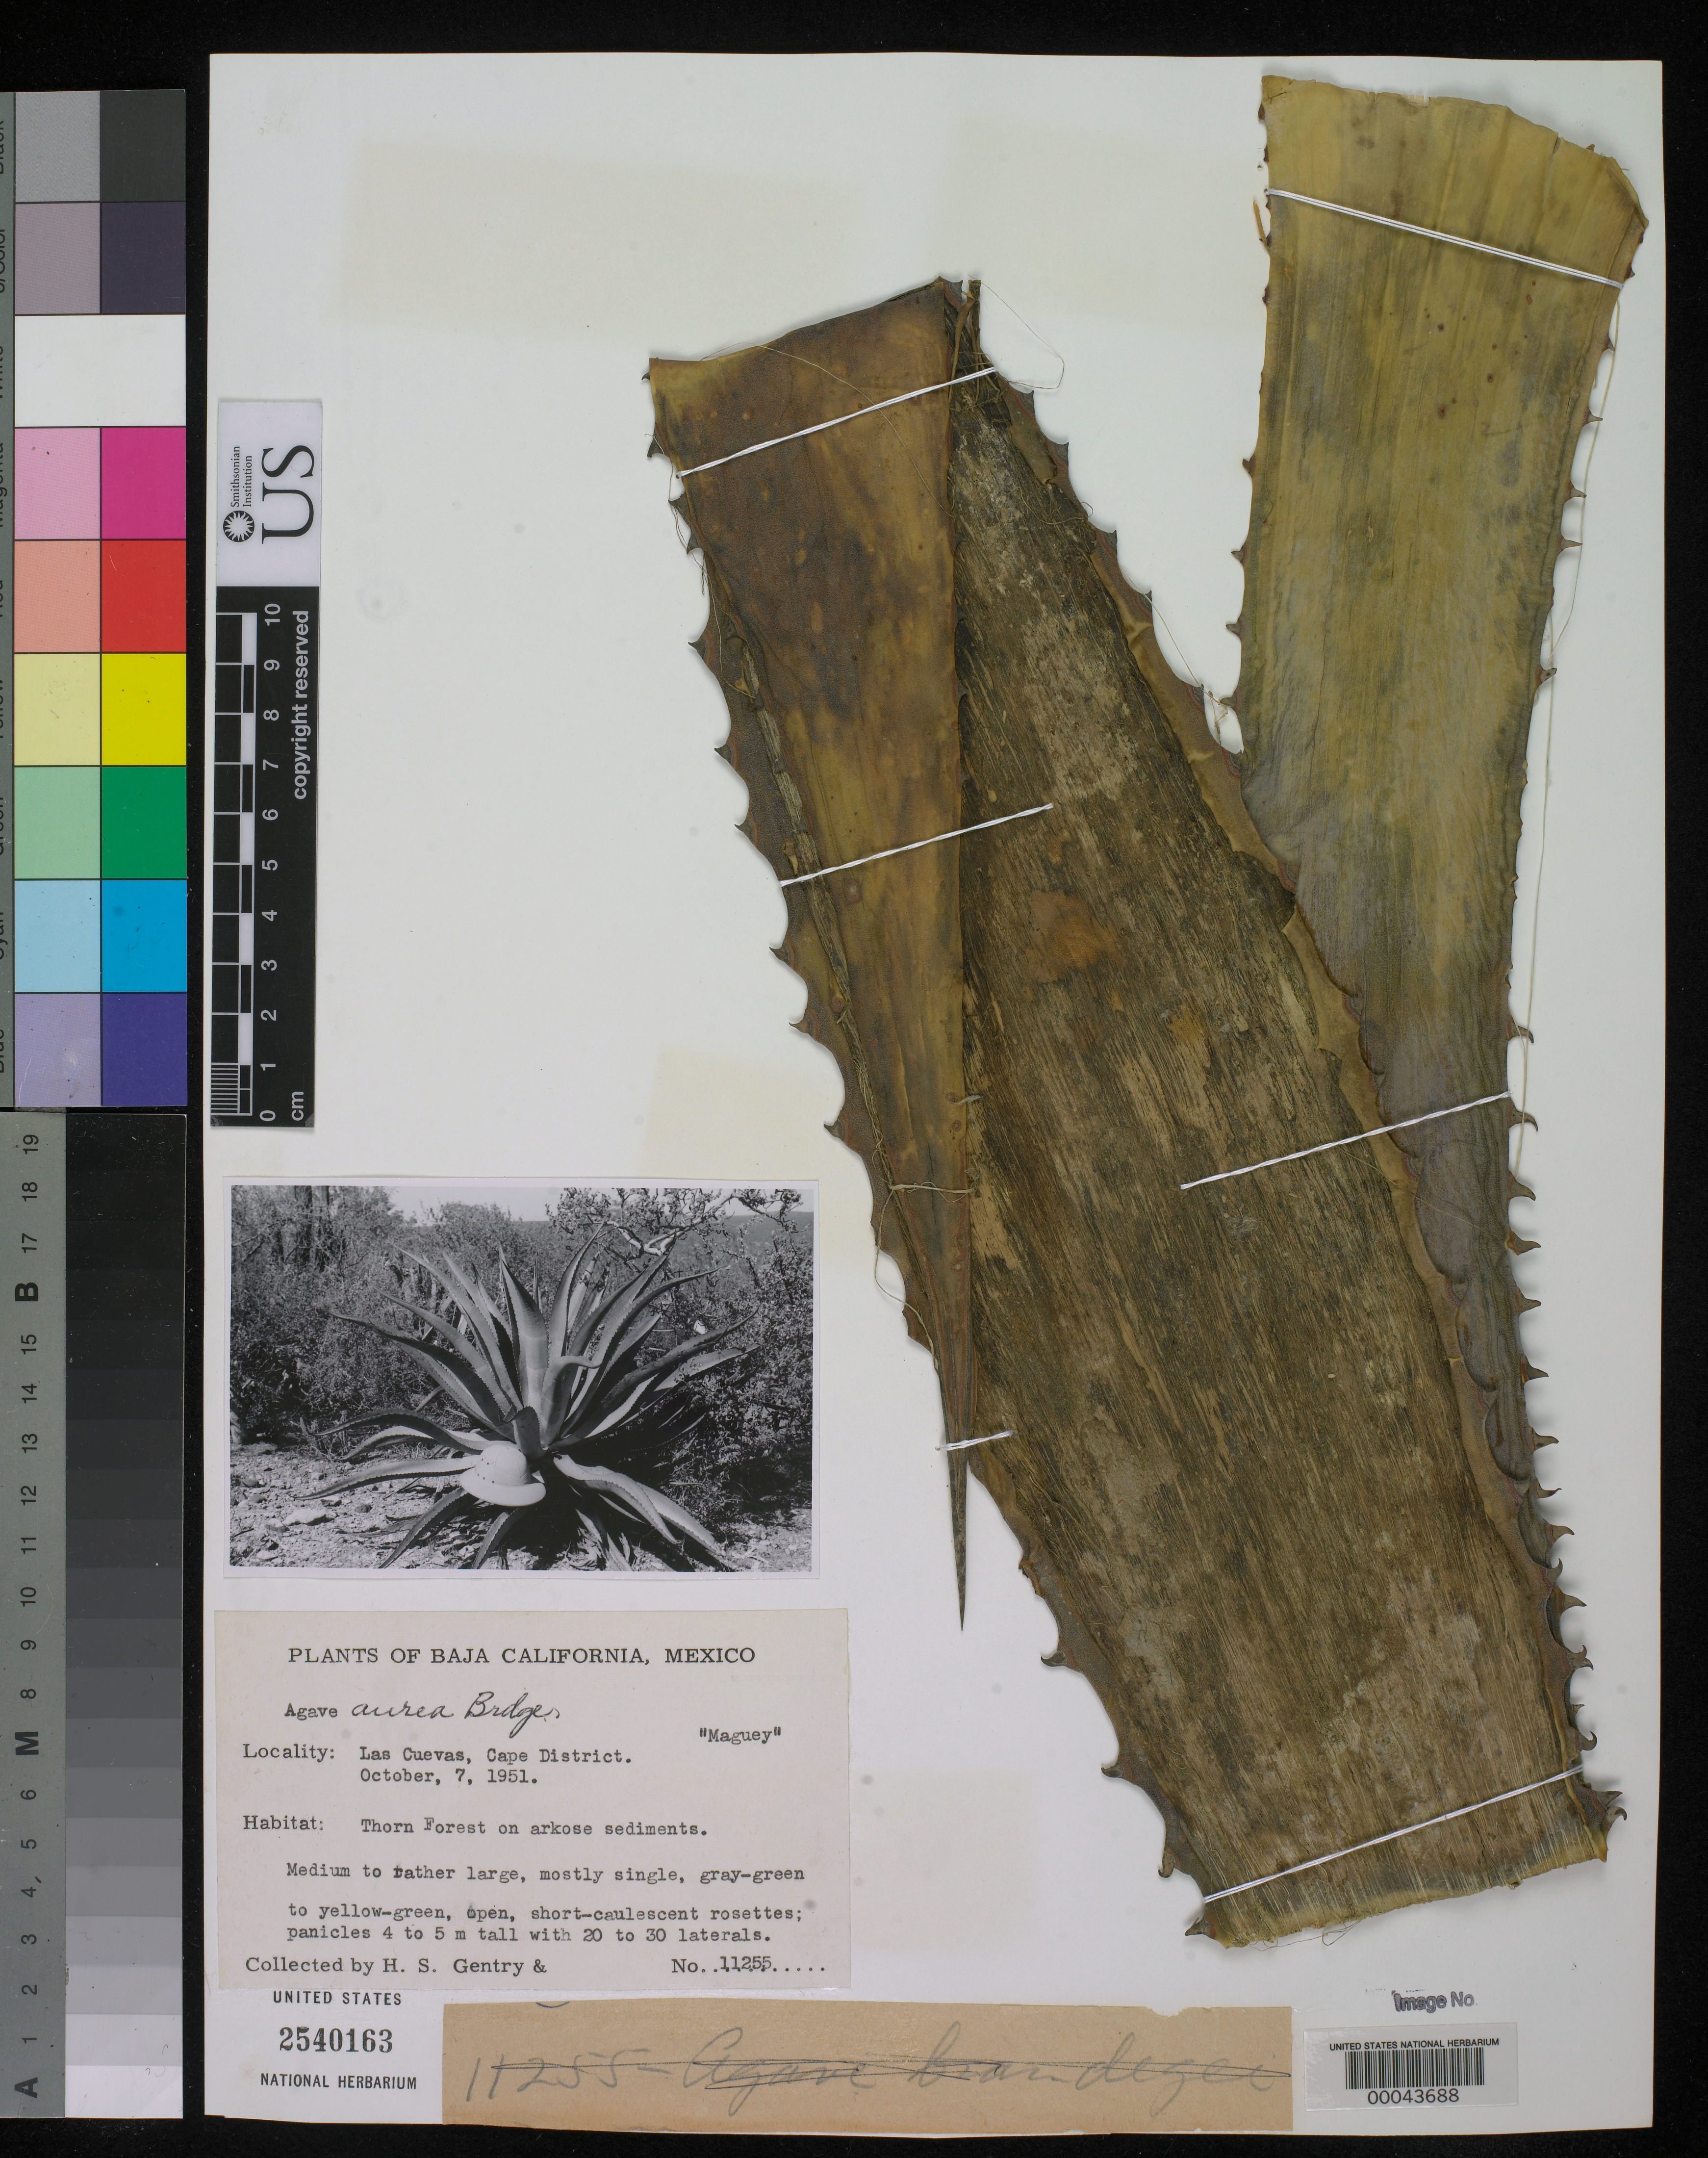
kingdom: Plantae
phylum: Tracheophyta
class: Liliopsida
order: Asparagales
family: Asparagaceae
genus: Agave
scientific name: Agave aurea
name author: Brandegee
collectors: H. S. Gentry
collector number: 11255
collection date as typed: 07 Oct 1951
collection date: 1951-10-07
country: Mexico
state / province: Baja California Sur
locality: Las Cuevas, Cape district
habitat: Thorn forest on arkose sediments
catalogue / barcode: US 2540163